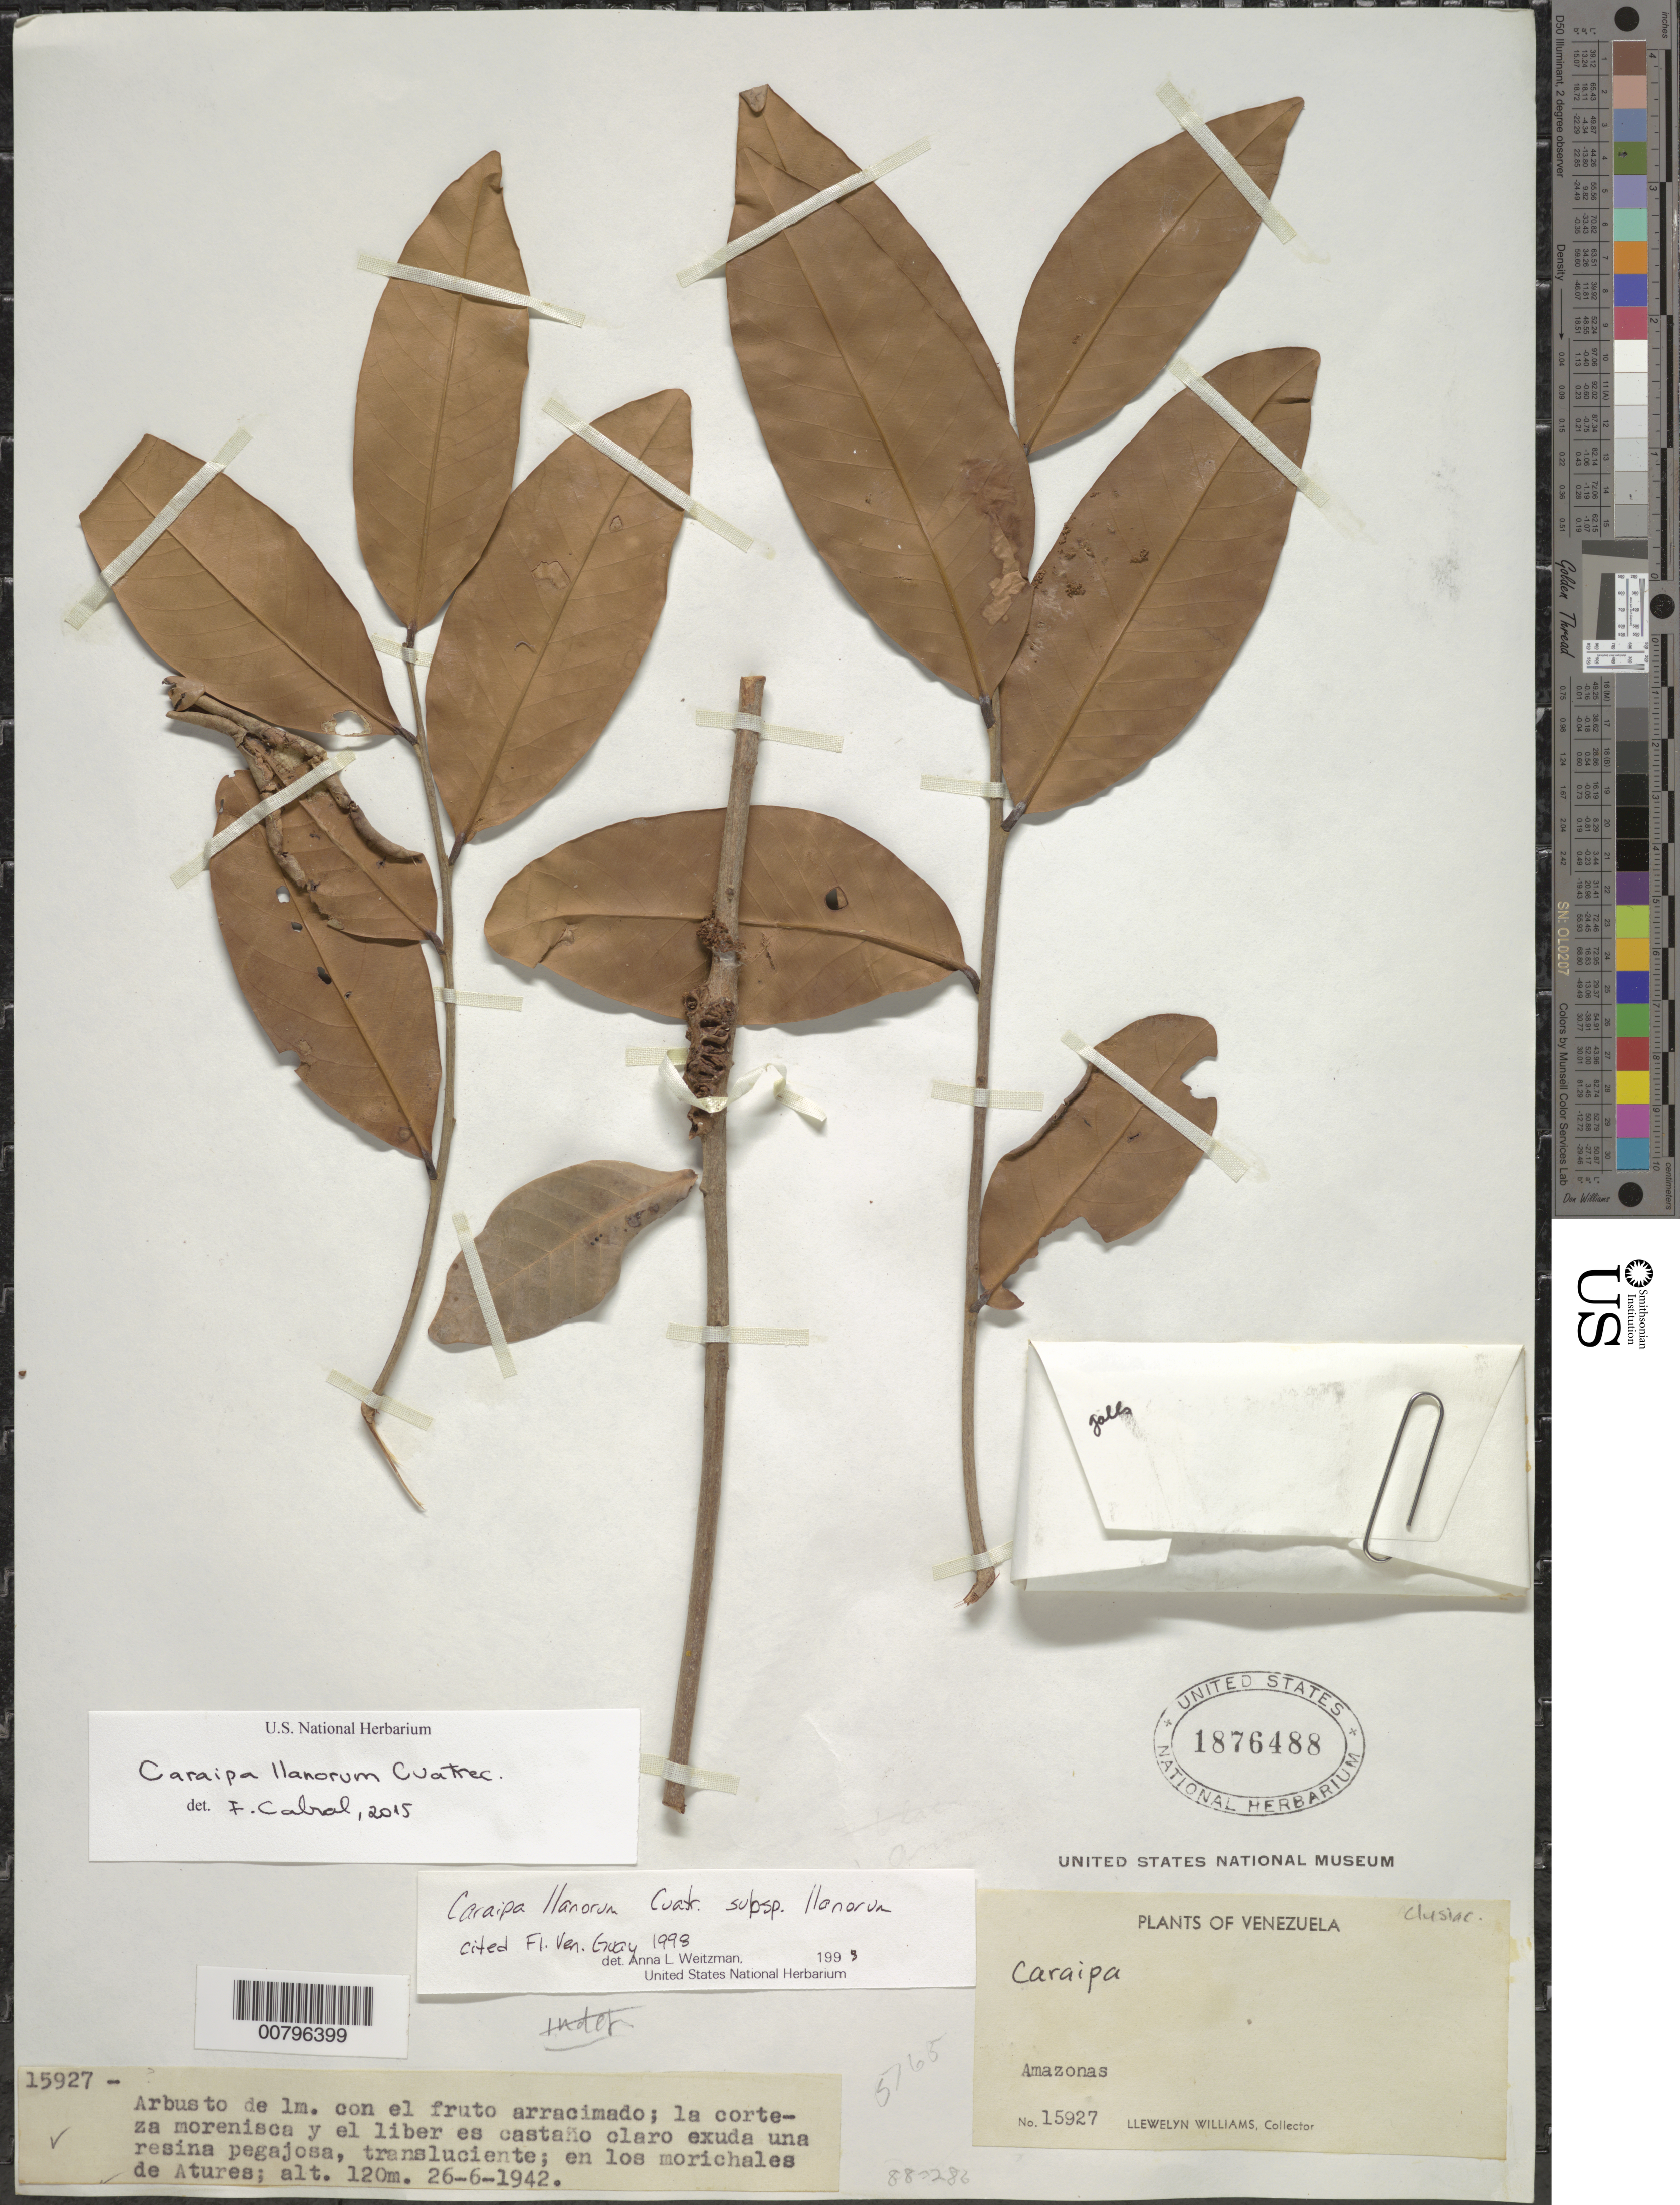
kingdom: Plantae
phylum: Tracheophyta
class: Magnoliopsida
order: Malpighiales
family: Calophyllaceae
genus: Caraipa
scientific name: Caraipa llanorum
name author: Cuatrec.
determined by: Cabral, F. N.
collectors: Ll. Williams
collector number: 15927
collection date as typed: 26-Jun-42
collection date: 1942-06-26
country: Venezuela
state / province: Amazonas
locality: Atures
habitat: Morichales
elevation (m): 120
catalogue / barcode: US 1876488